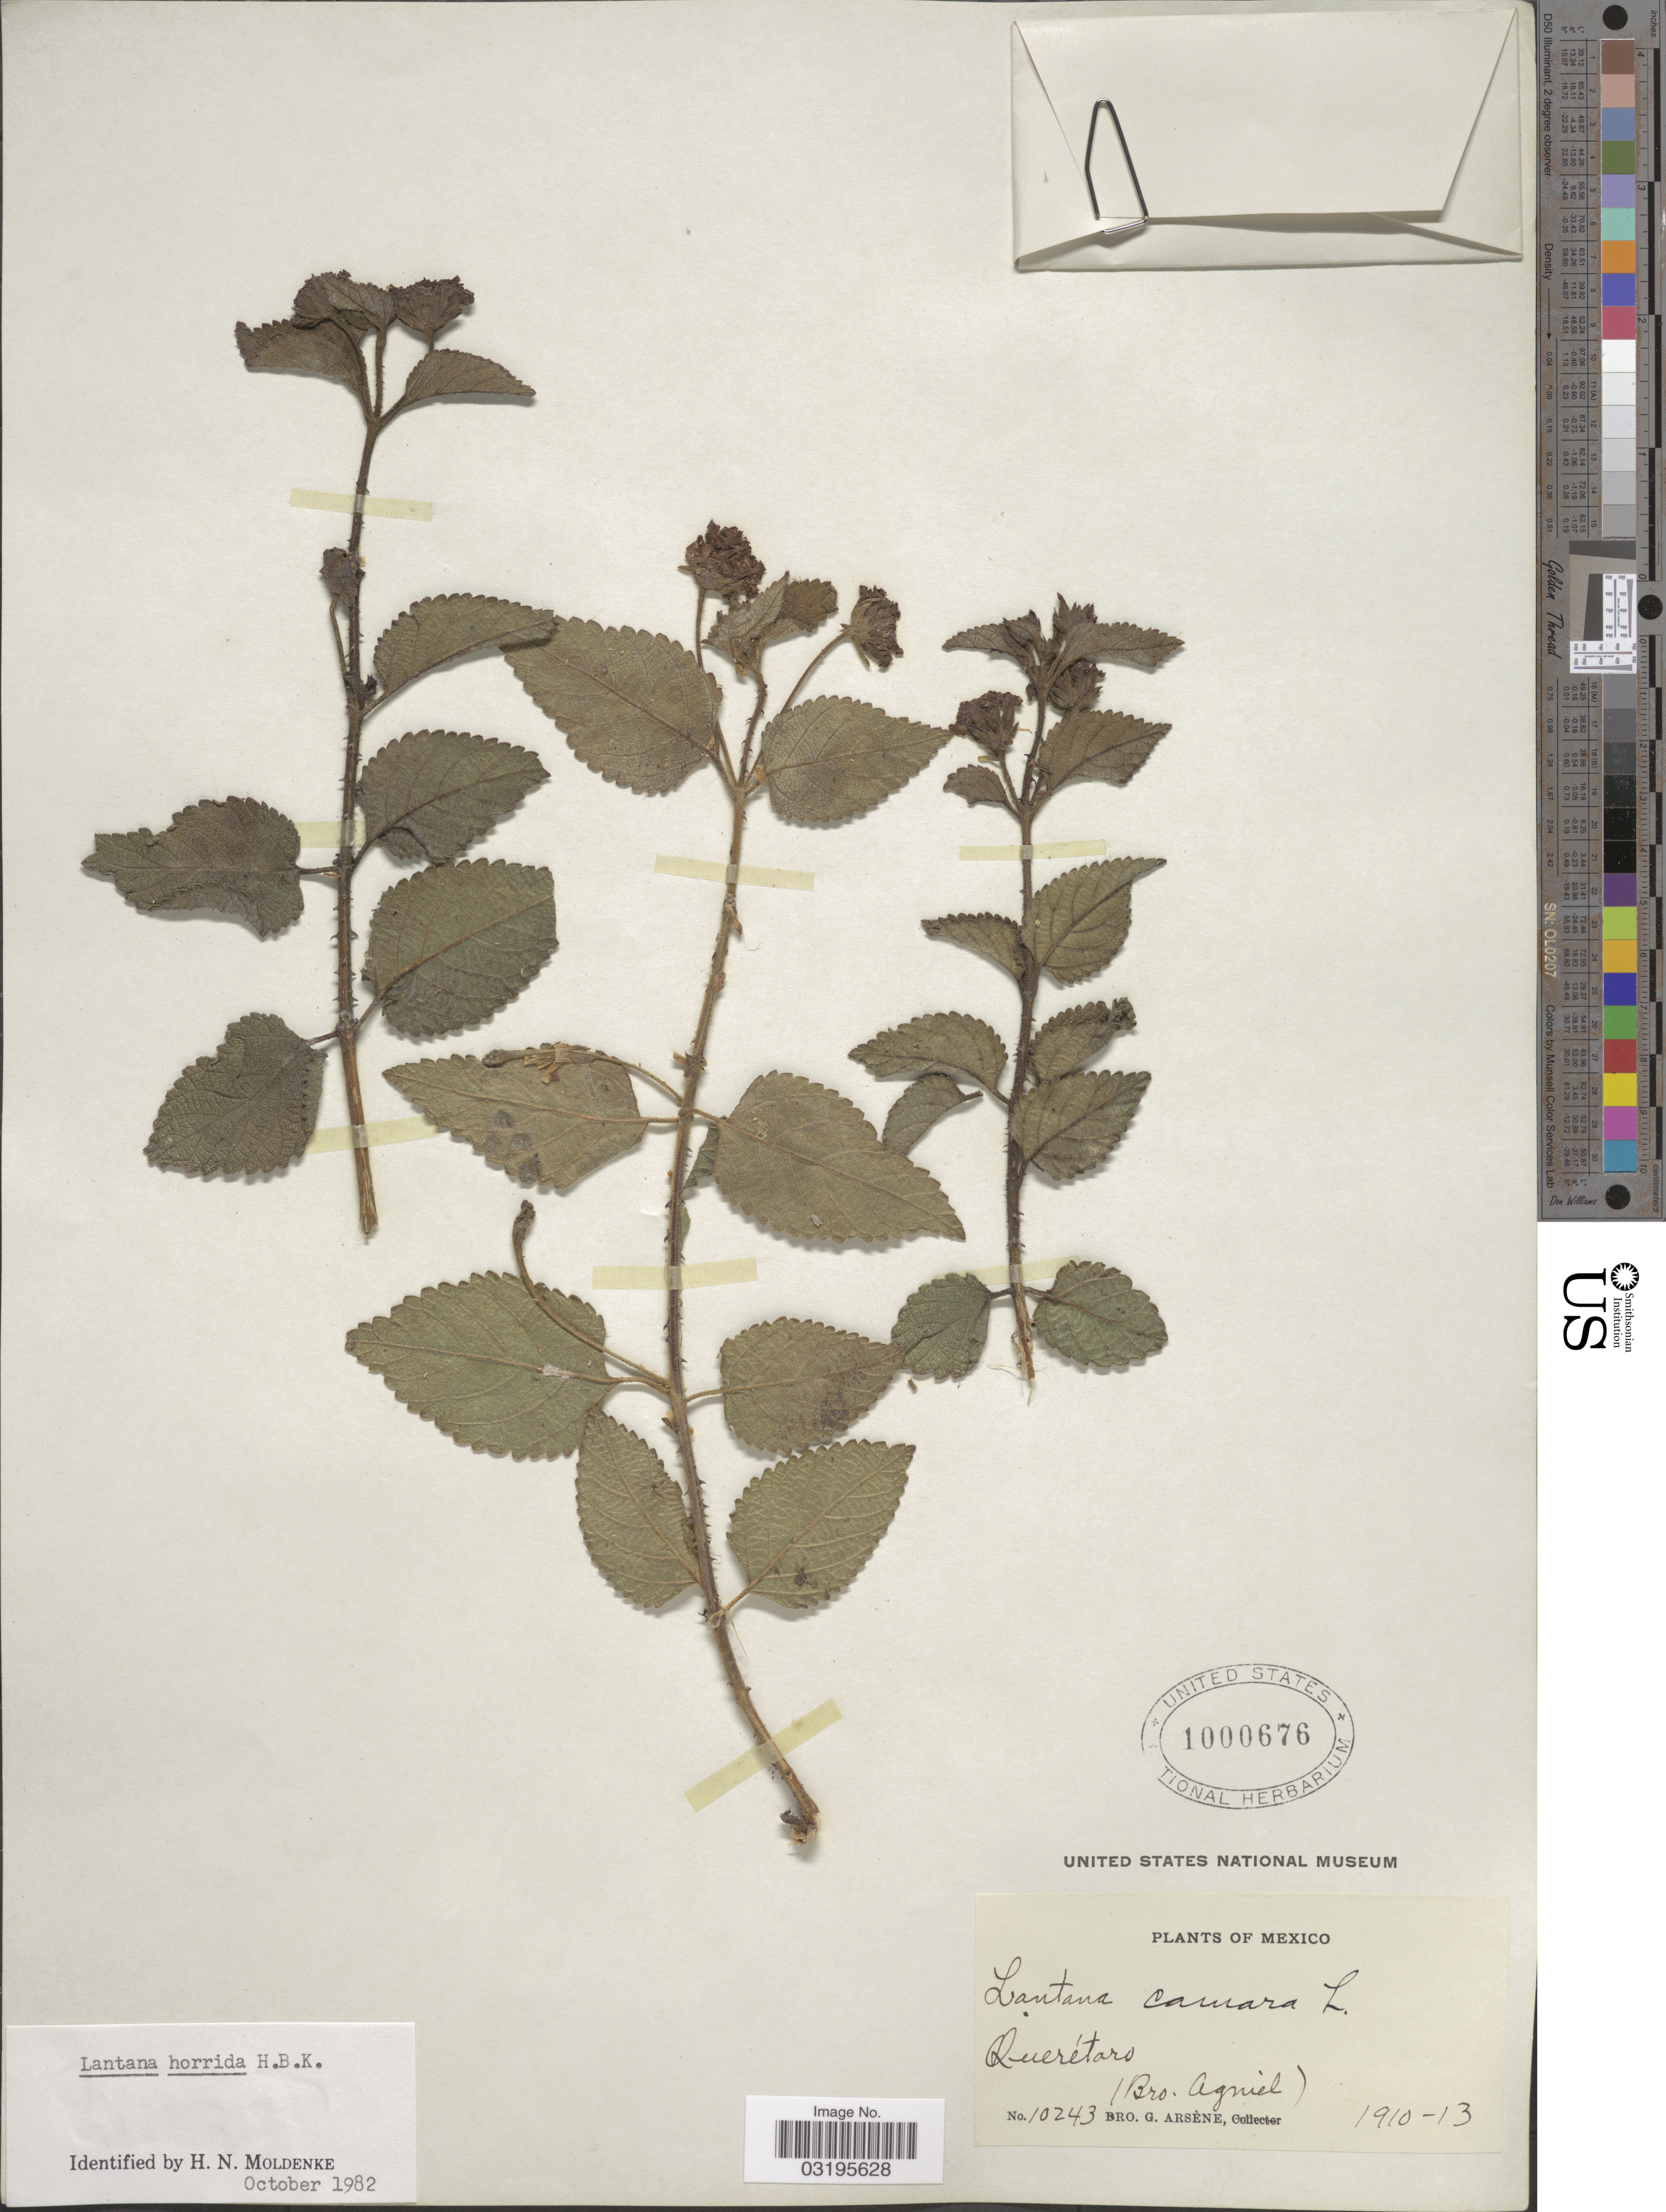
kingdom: Plantae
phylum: Tracheophyta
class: Magnoliopsida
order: Lamiales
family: Verbenaceae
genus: Lantana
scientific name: Lantana horrida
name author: Kunth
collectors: Bro. G. Arsène & Bro. Agniel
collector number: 10243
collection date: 1910/1913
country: Mexico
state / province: Querétaro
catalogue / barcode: US 1000676